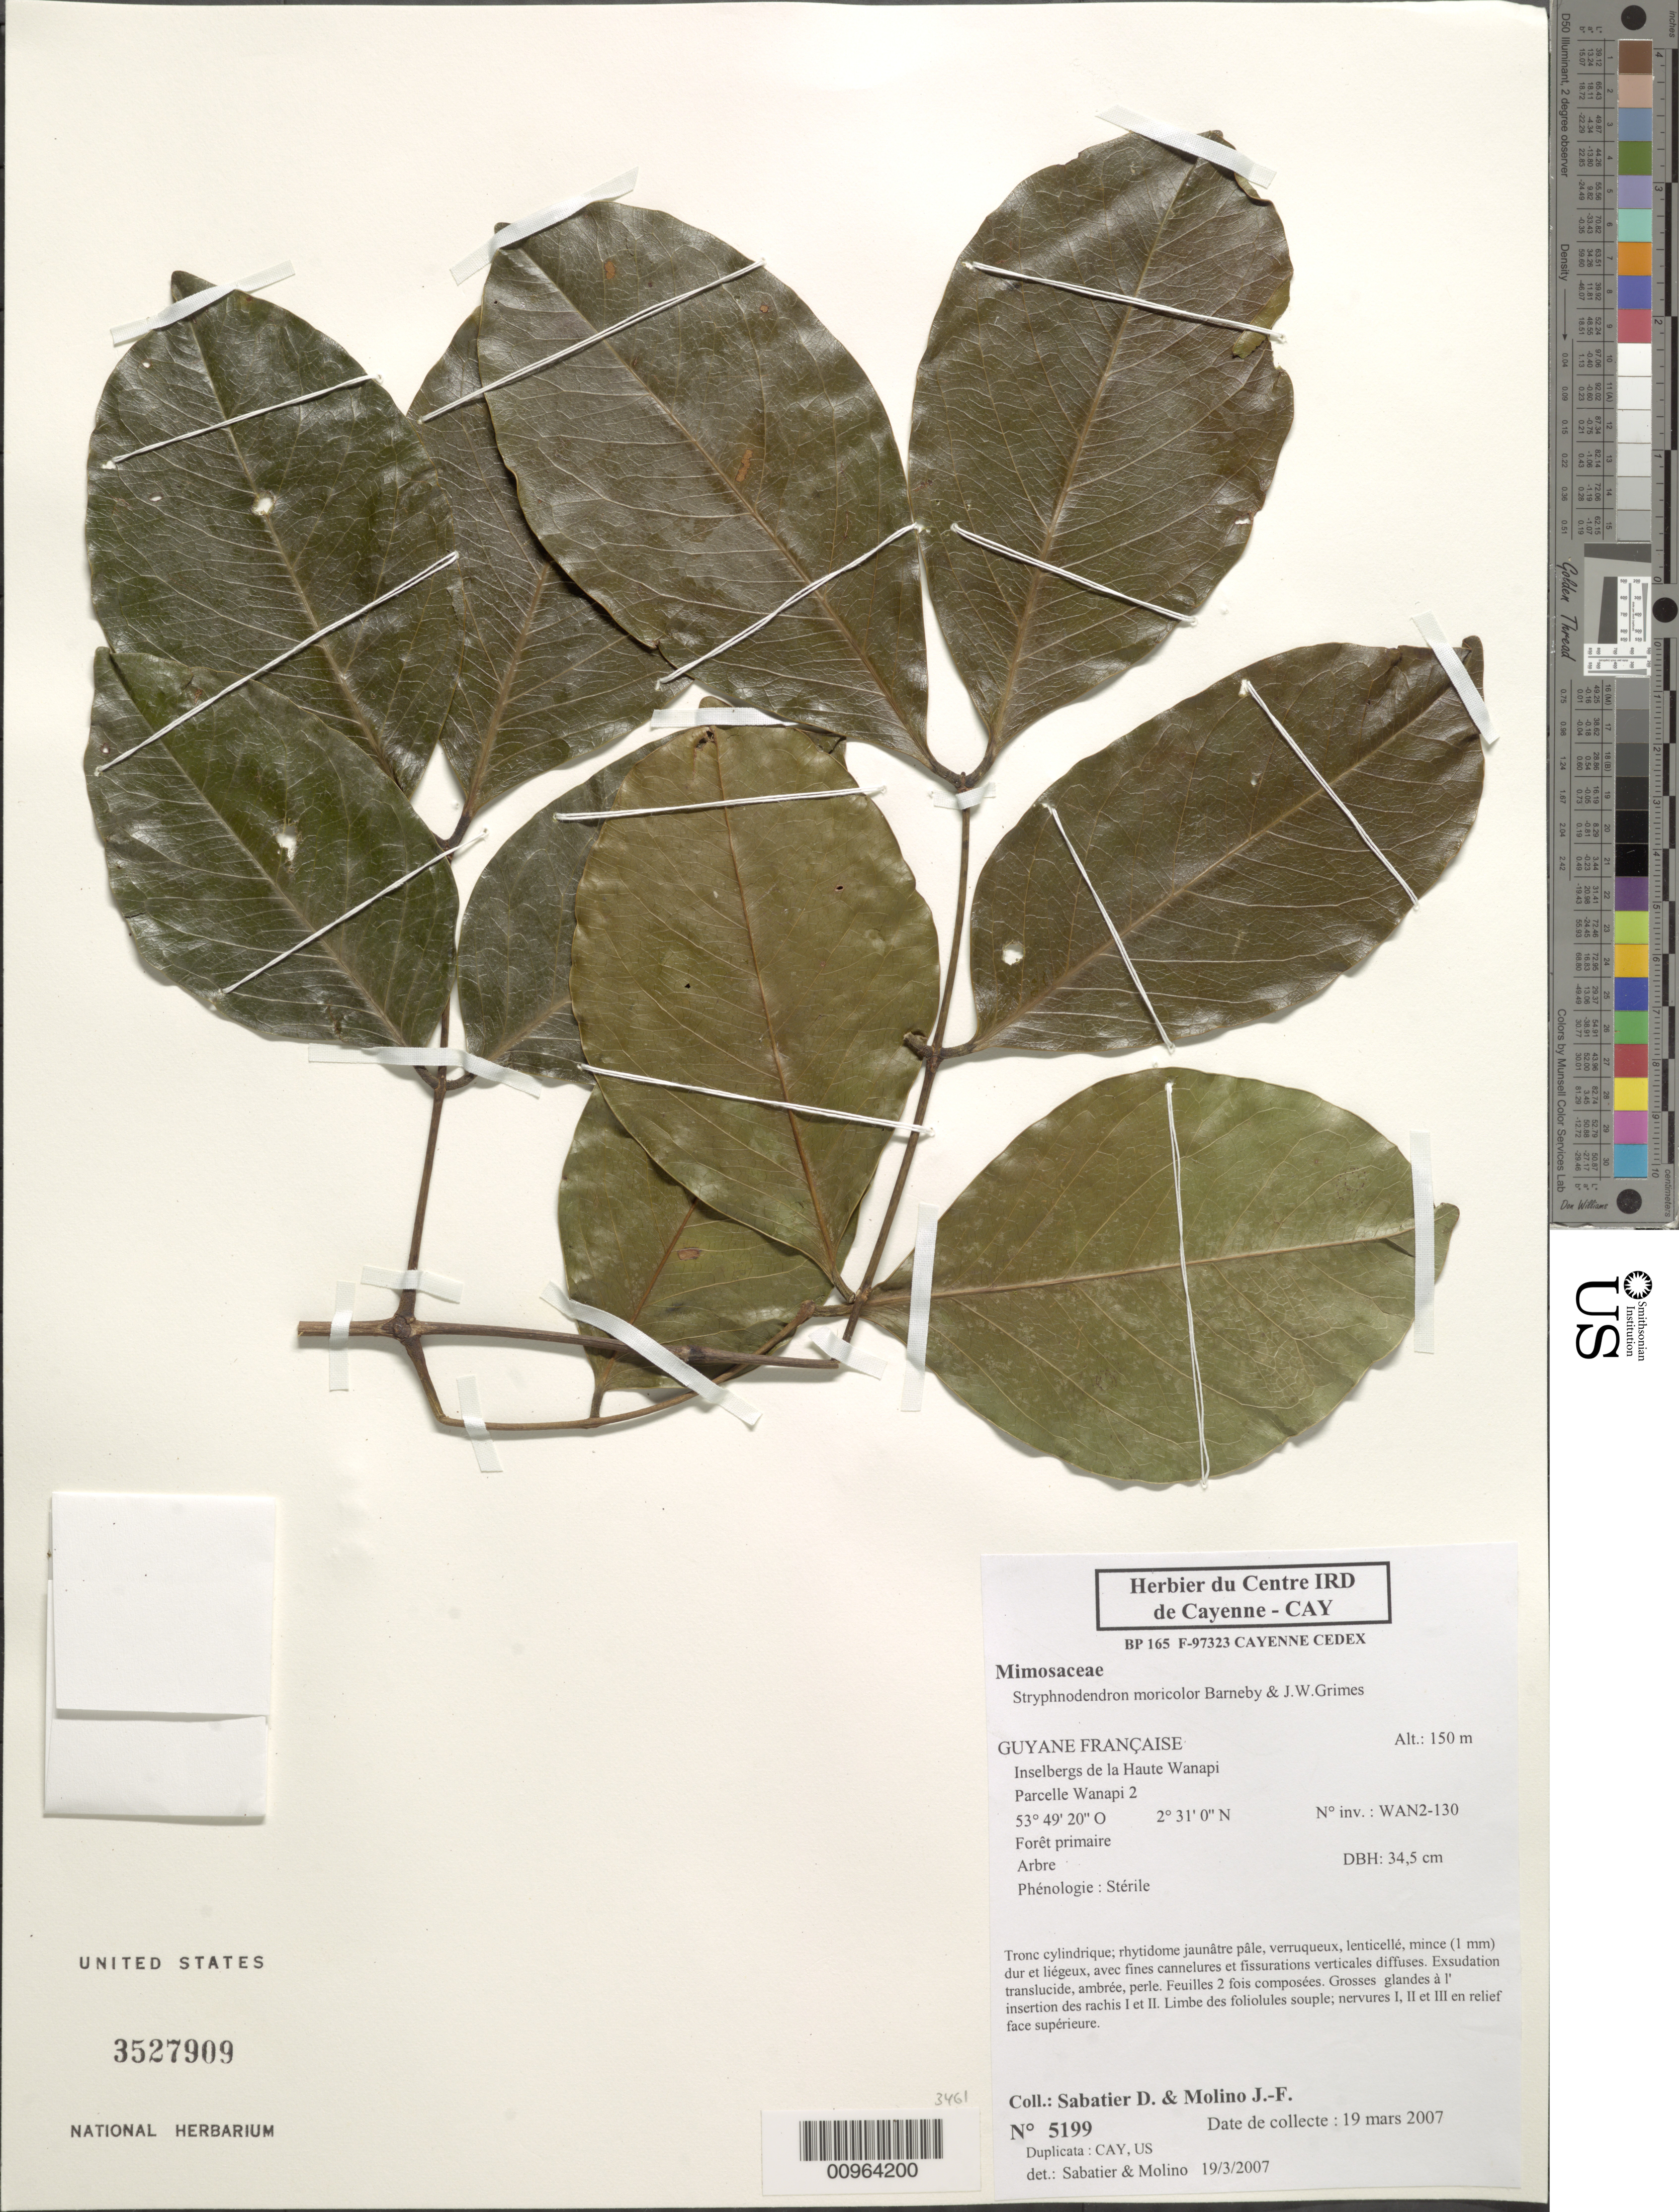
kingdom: Plantae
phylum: Tracheophyta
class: Magnoliopsida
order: Fabales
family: Fabaceae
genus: Gwilymia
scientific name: Gwilymia moricolor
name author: (Barneby & J.W. Grimes) A.G. Lima et al.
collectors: D. Sabatier & J. Molino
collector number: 5199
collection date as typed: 19-Mar-07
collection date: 2007-03-19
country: French Guiana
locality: Inselbergs de la Haute Wanapi. Parcelle Wanapi 2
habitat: Foret primaire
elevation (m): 150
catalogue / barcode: US 3527909